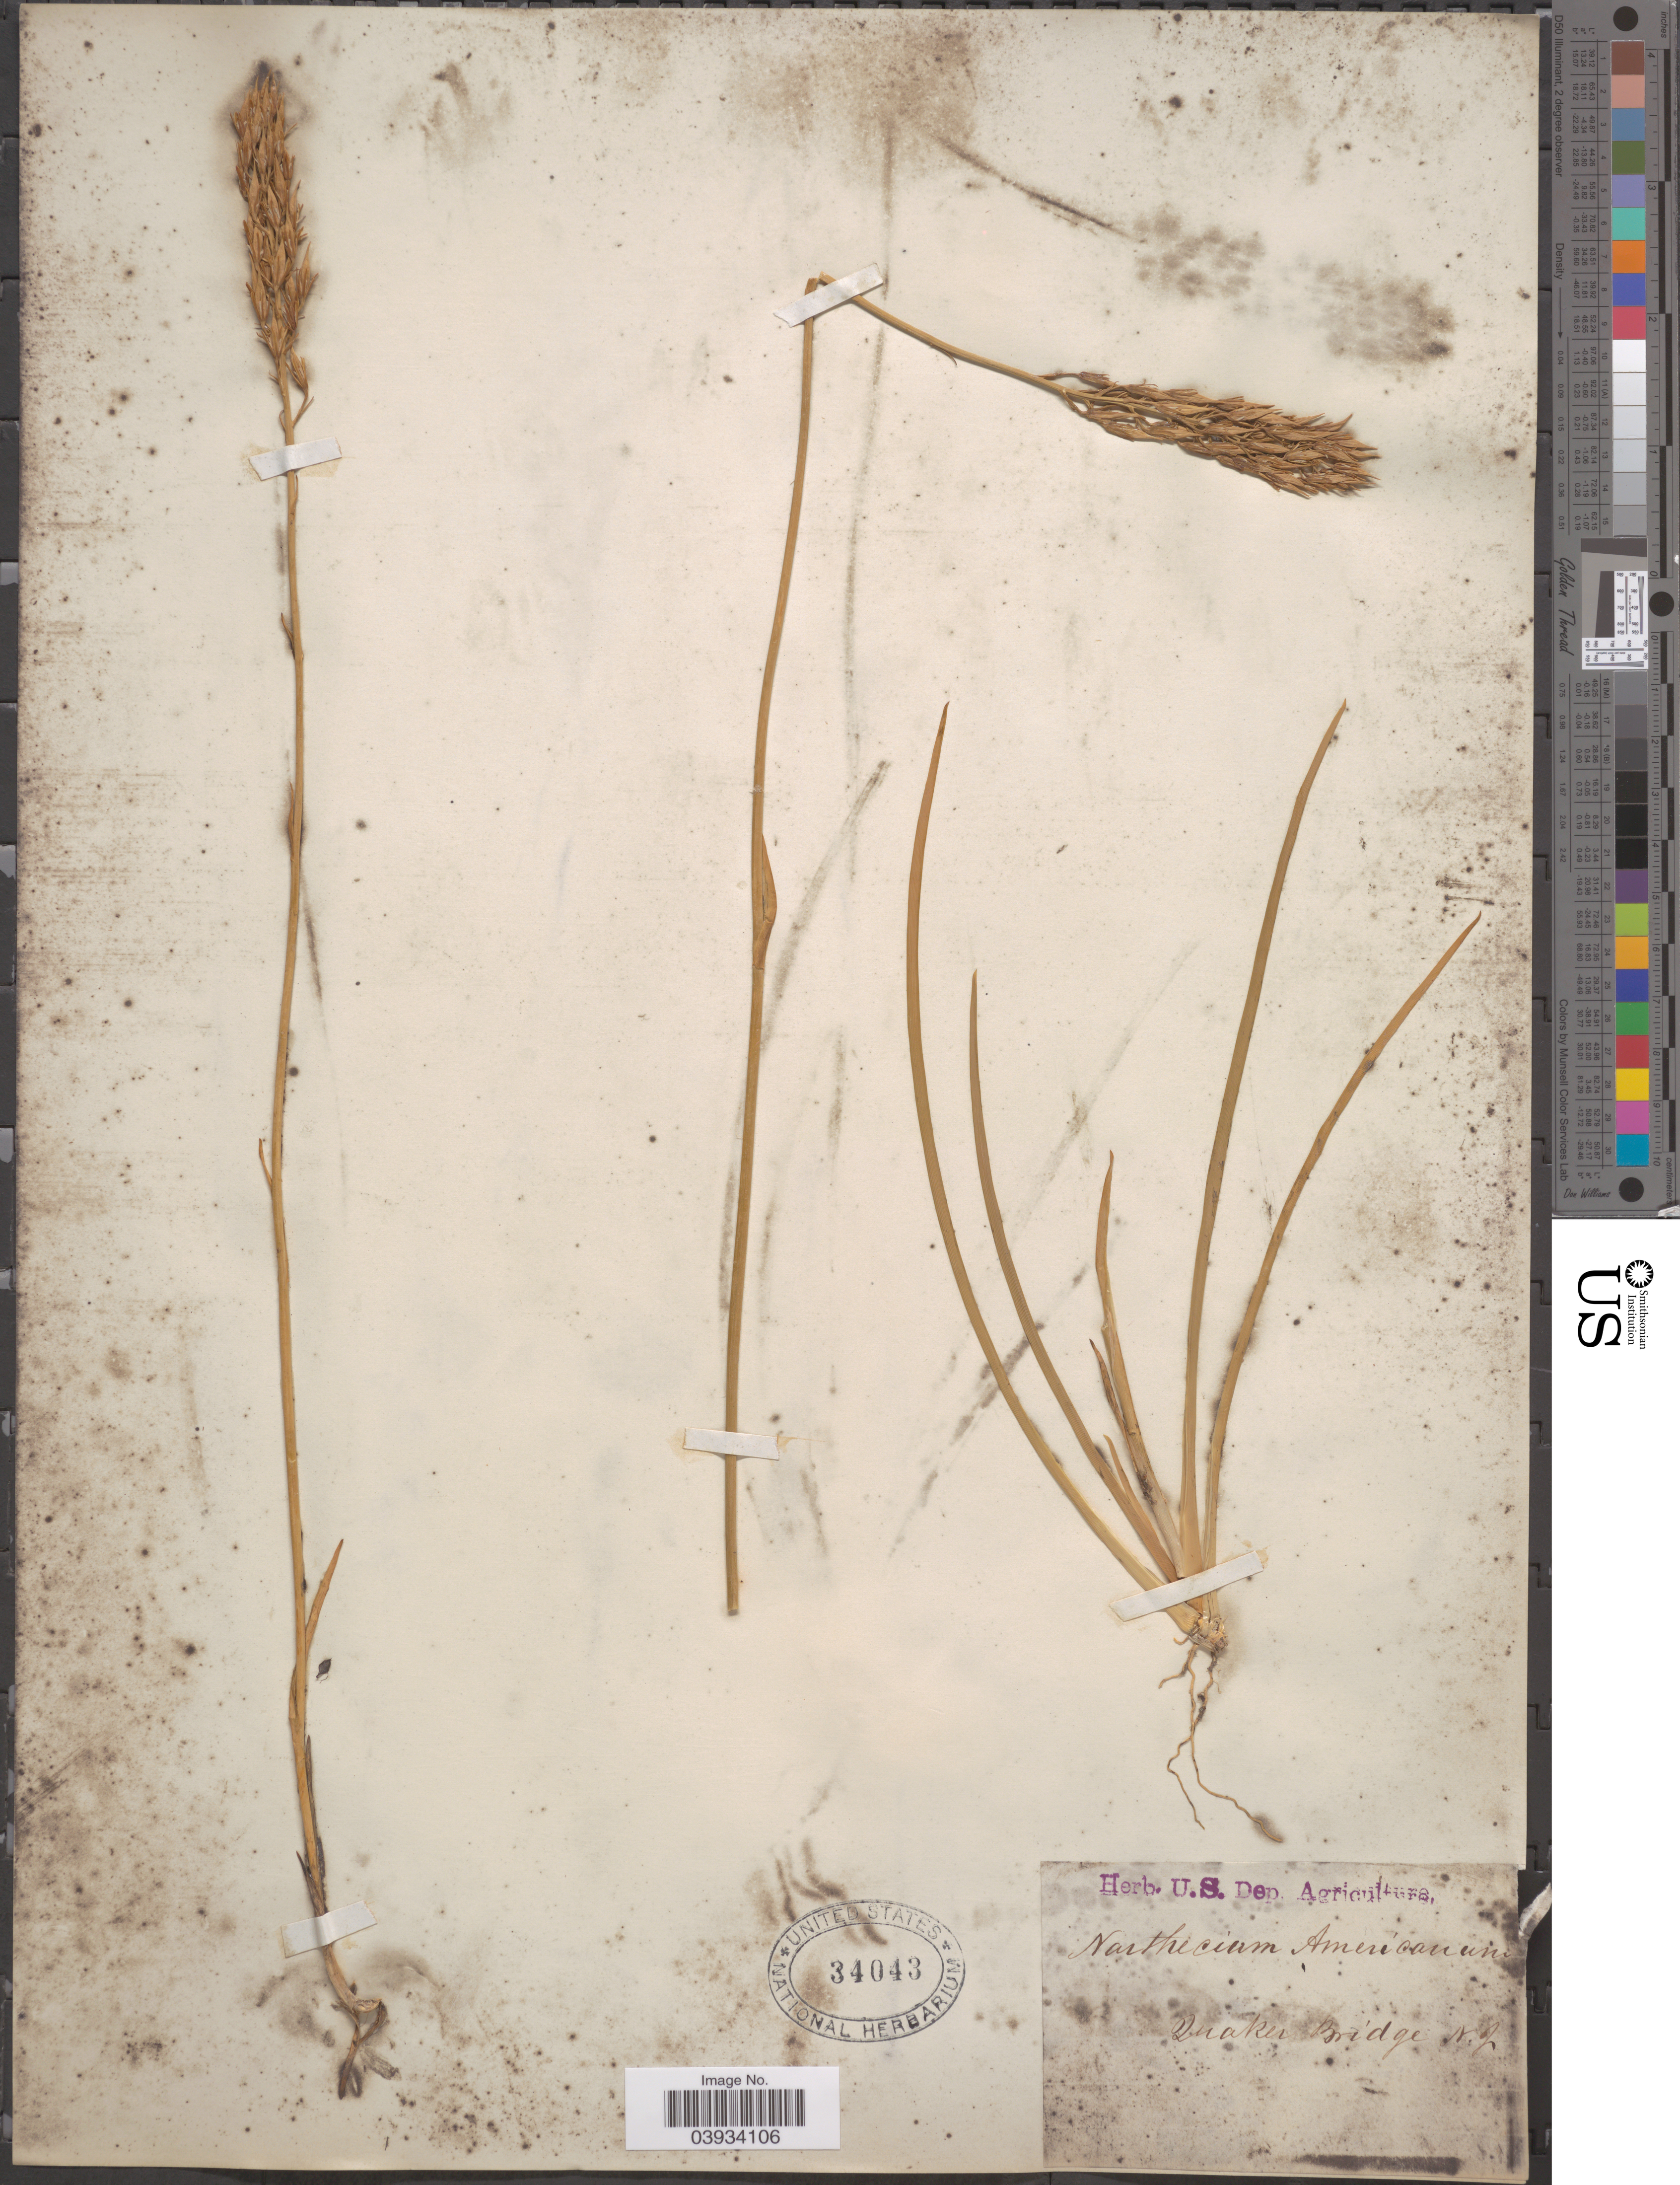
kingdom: Plantae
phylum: Tracheophyta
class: Liliopsida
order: Dioscoreales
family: Nartheciaceae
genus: Narthecium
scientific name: Narthecium americanum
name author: Ker Gawl.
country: United States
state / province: New Jersey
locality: Quaker Bridge.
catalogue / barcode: US 34043